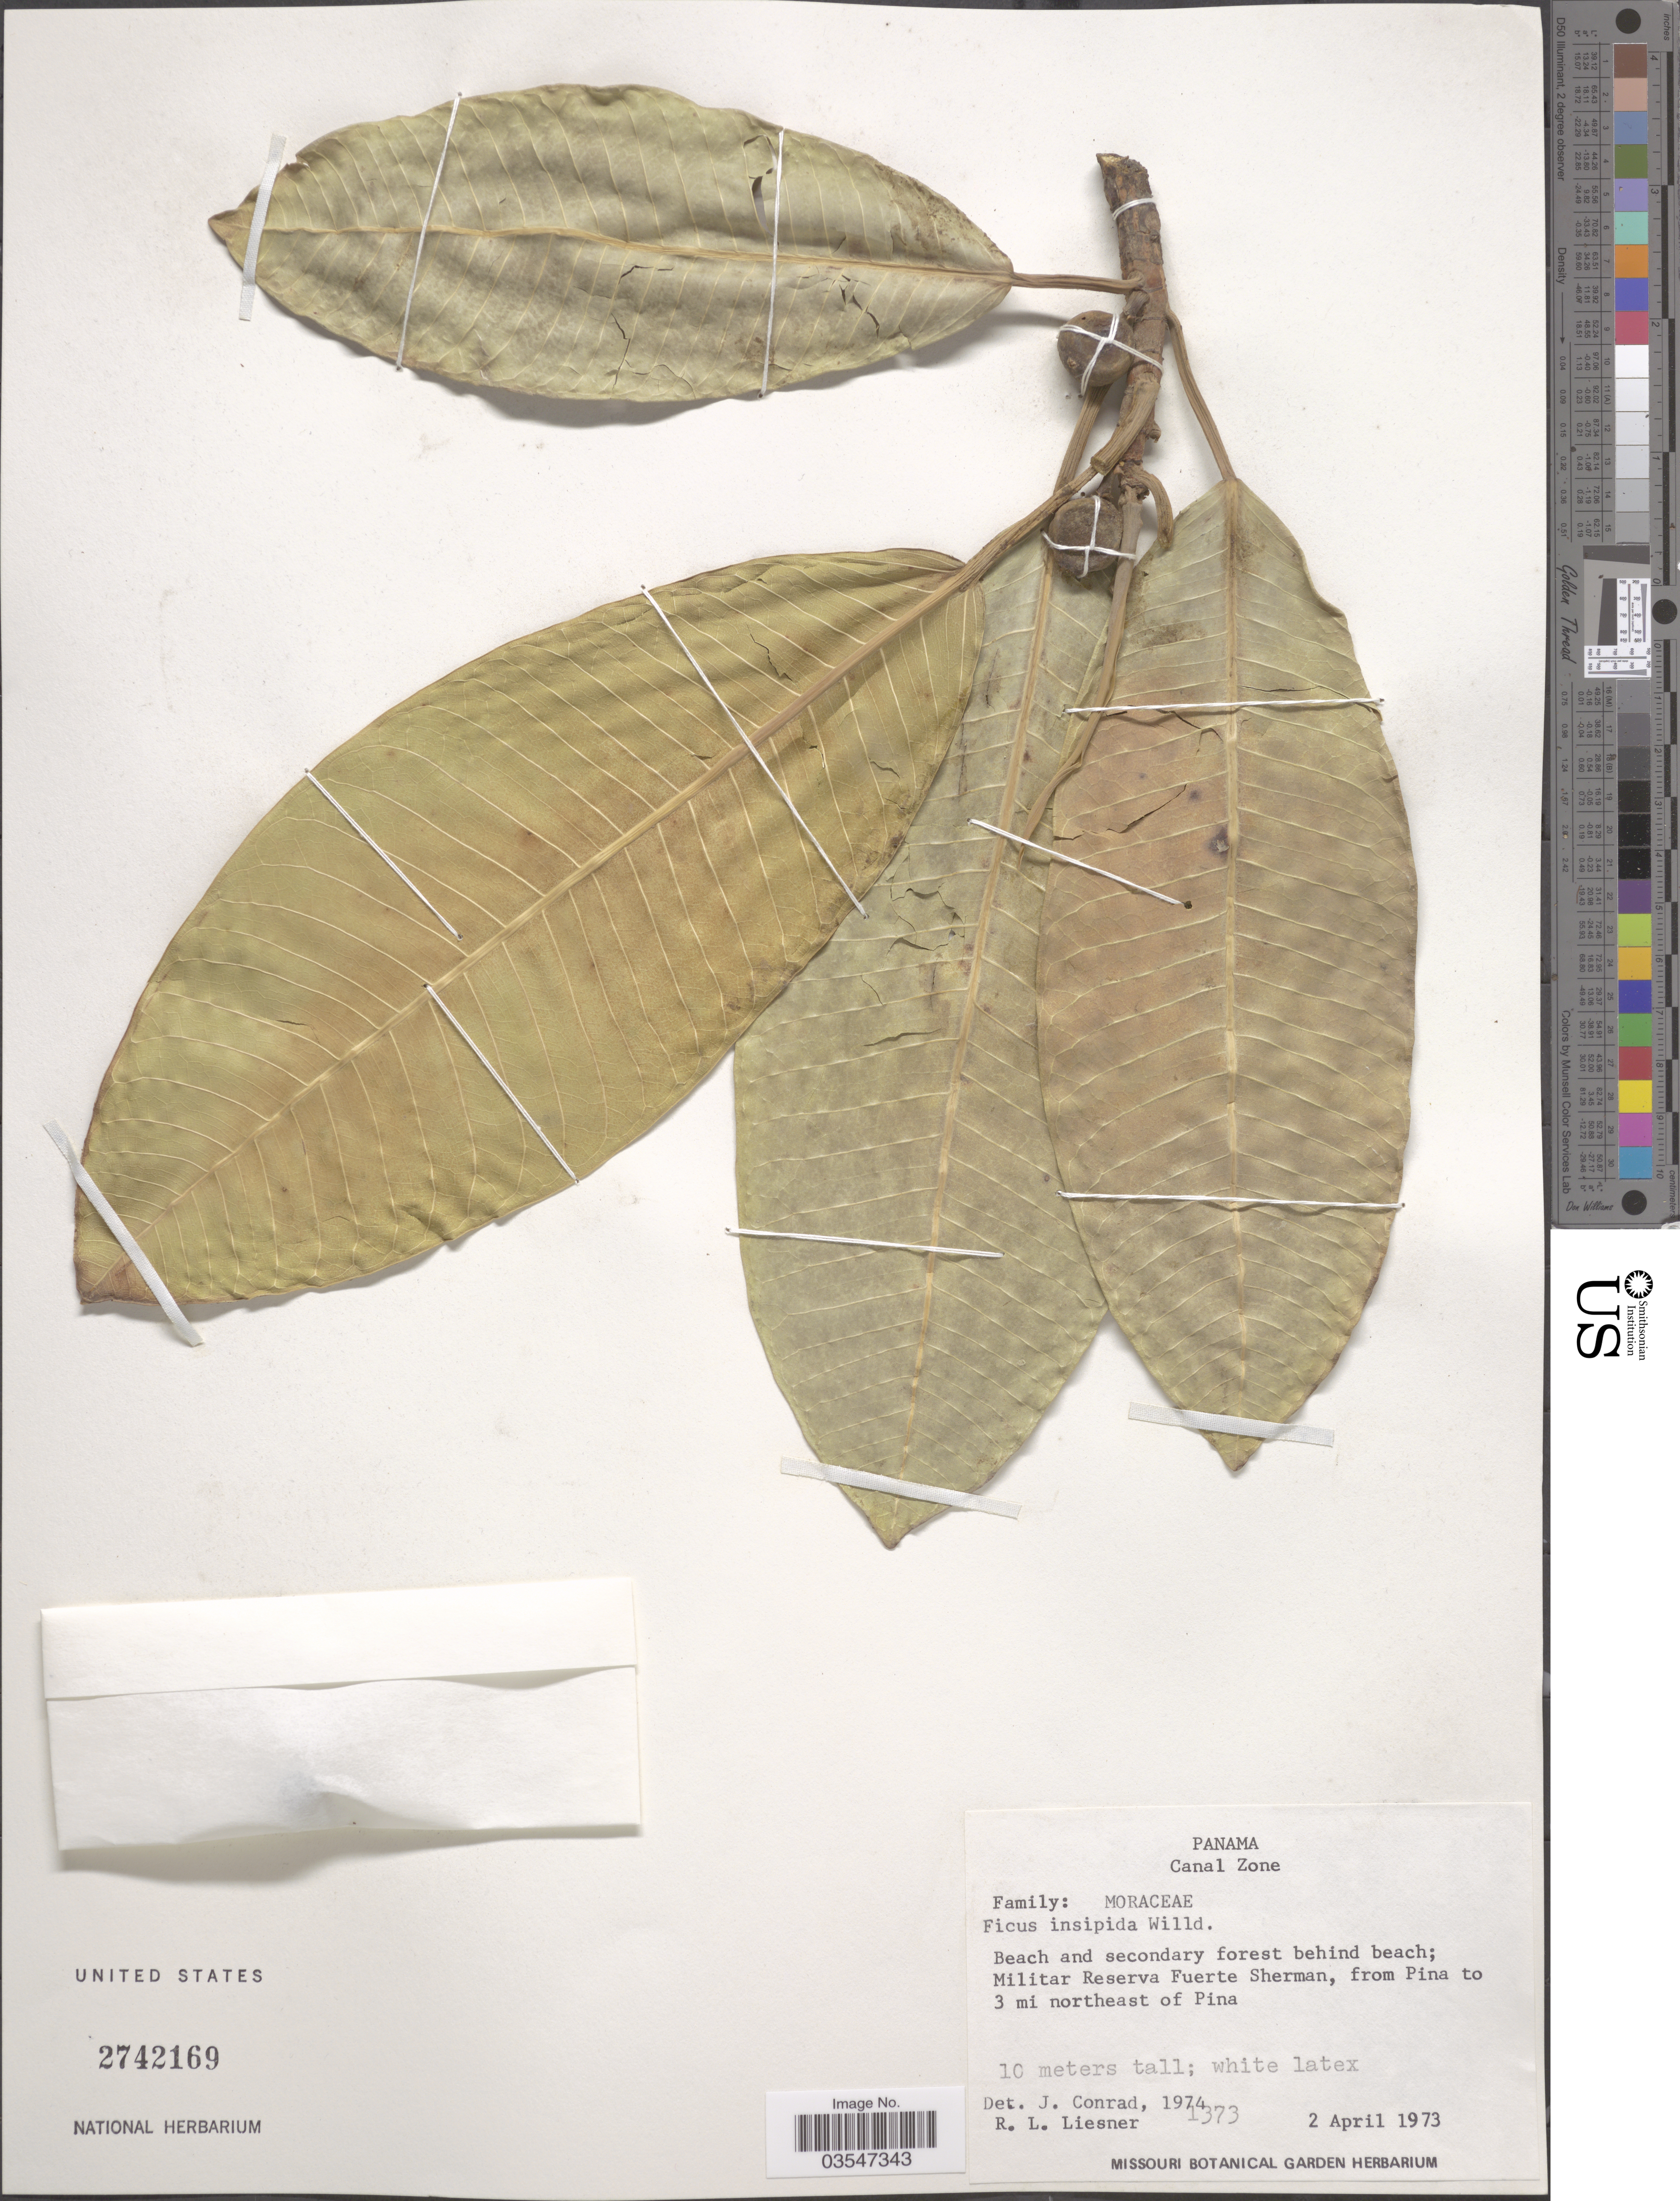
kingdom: Plantae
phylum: Tracheophyta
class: Magnoliopsida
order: Rosales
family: Moraceae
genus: Ficus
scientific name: Ficus insipida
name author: Willd.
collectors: R. L. Liesner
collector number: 1373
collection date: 1973-04-02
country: Panama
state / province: Colón / Panamá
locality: Canal Zone. Militar Reserva Fuerte Sherman, from Pina to 3 mi northeast of Pina.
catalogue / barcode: US 2742169